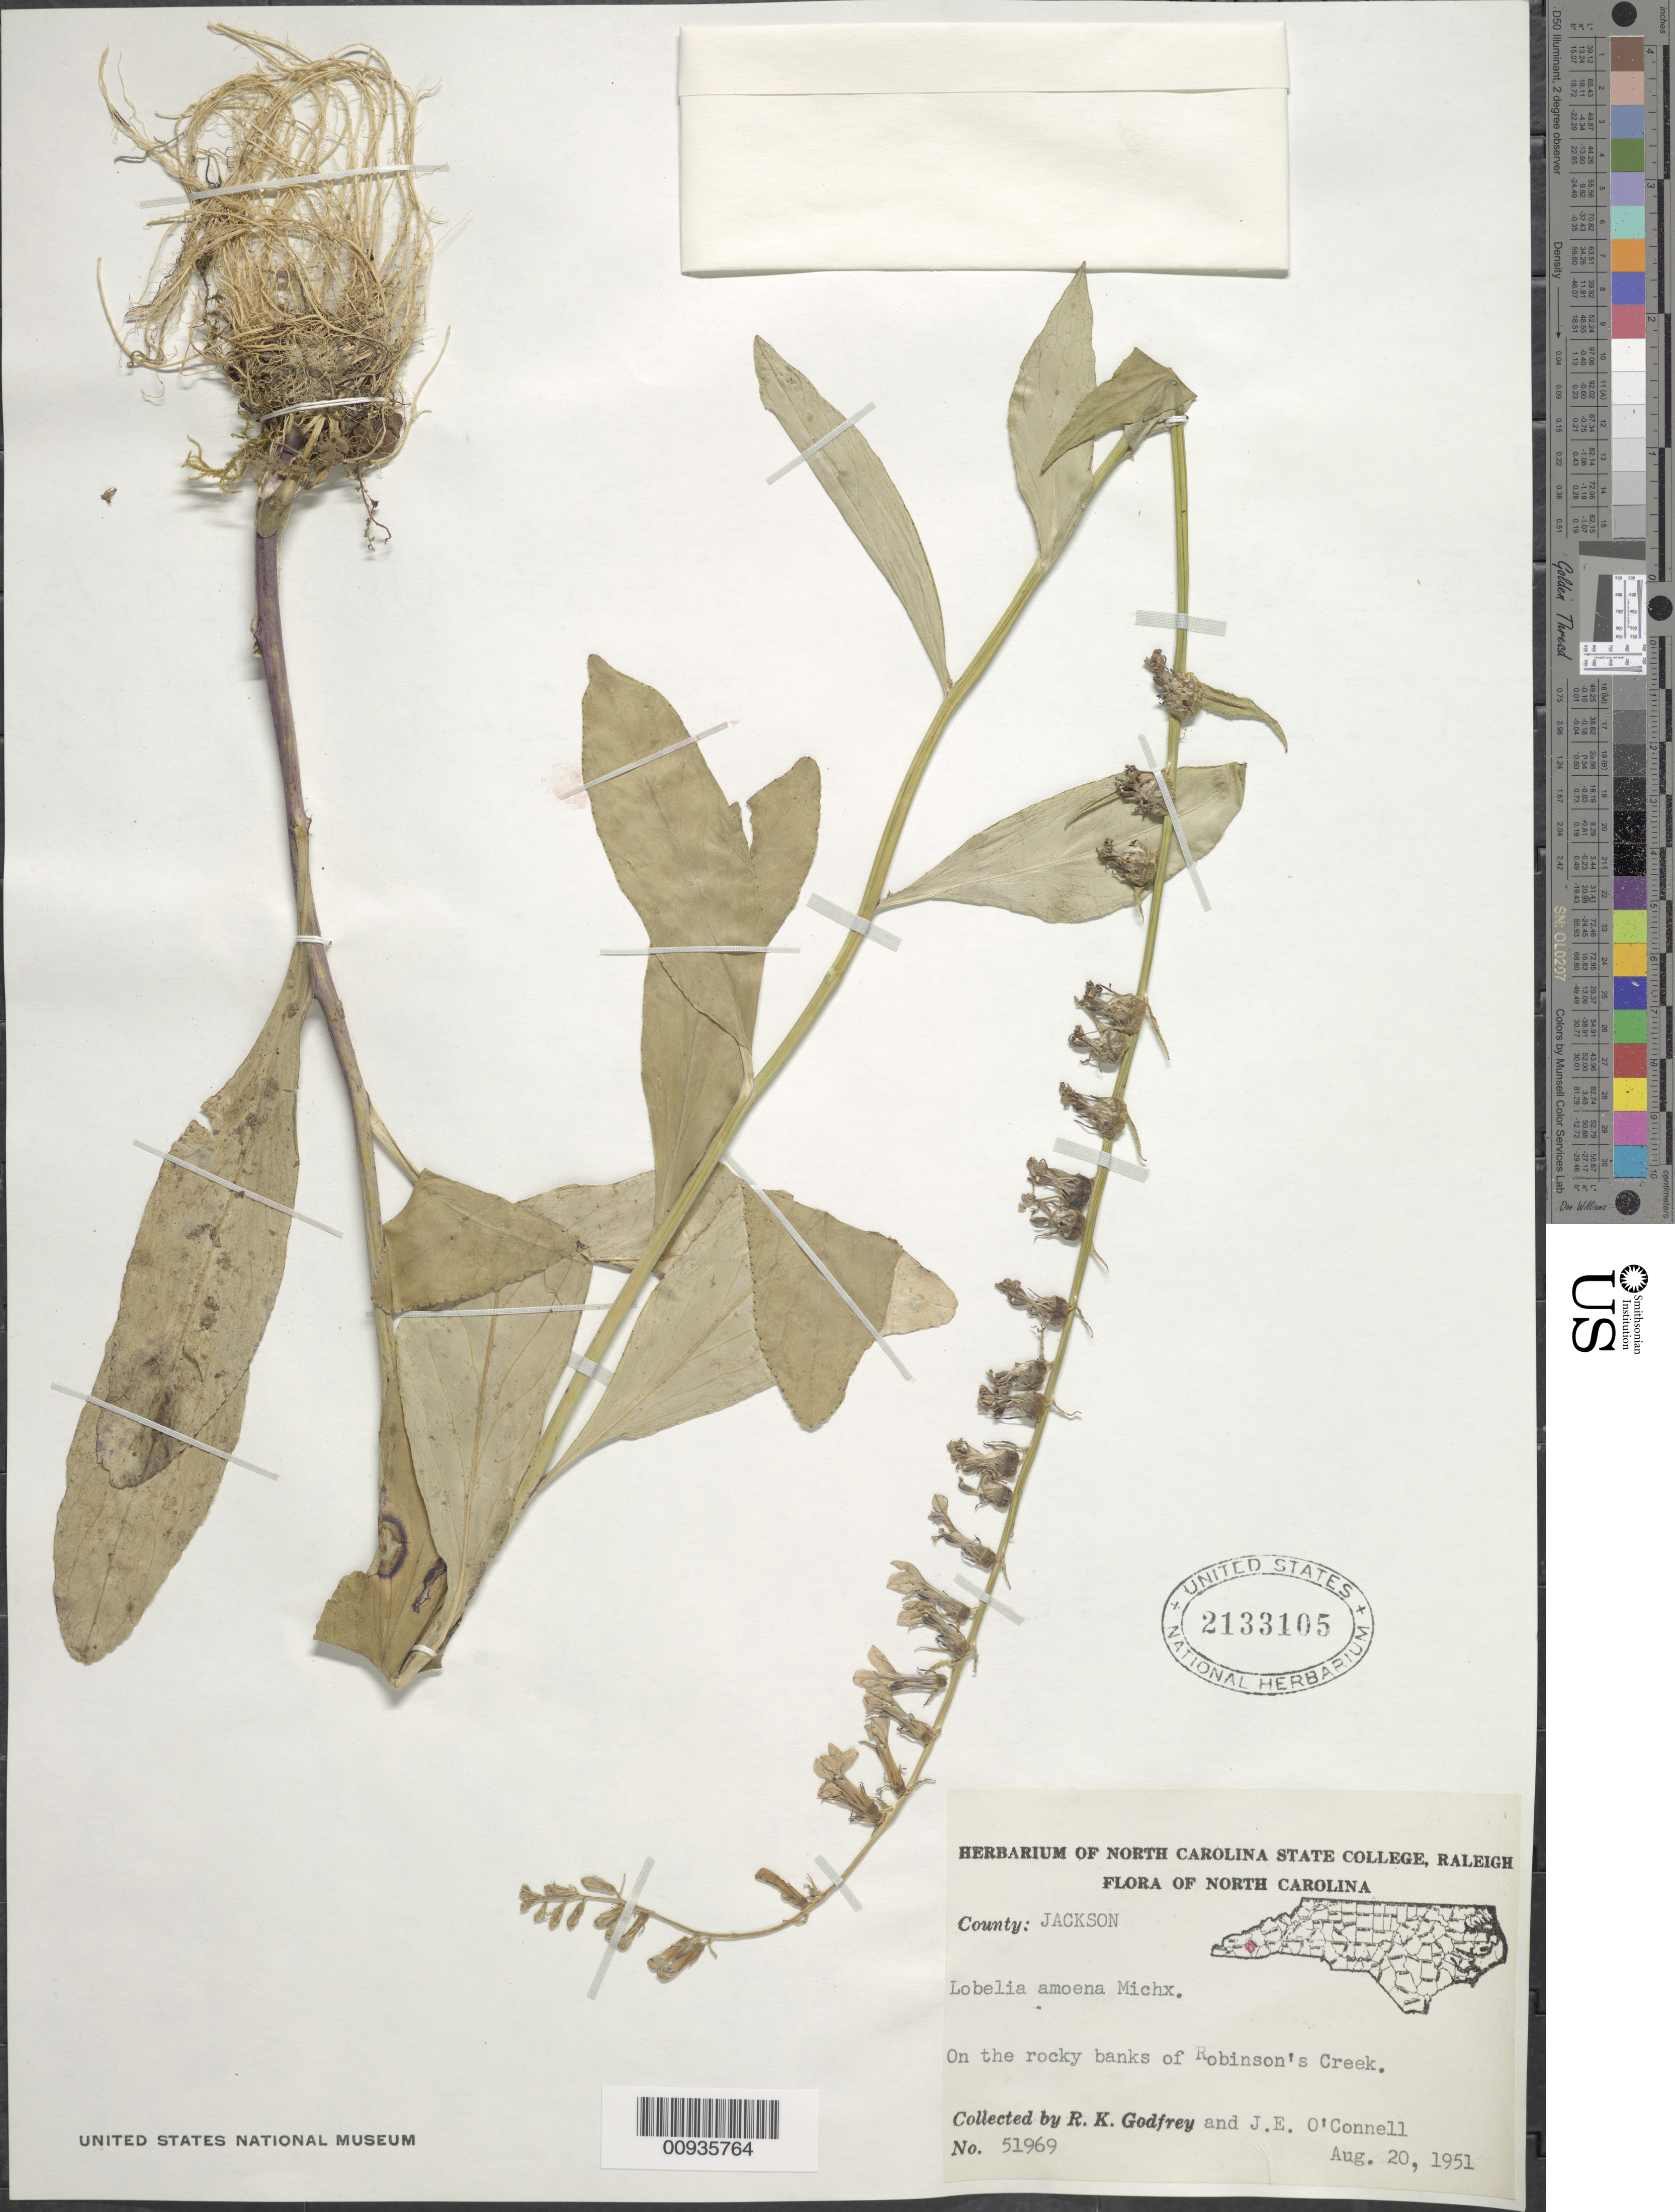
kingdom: Plantae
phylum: Tracheophyta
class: Magnoliopsida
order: Asterales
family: Campanulaceae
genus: Lobelia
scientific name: Lobelia amoena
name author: Michx.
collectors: R. K. Godfrey & J. O'Connell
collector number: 51969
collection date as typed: Aug. 20, 1951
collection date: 1951-08-20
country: United States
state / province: North Carolina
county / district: Jackson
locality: Robinson's Creek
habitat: on the rocky banks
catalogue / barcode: US 2133105